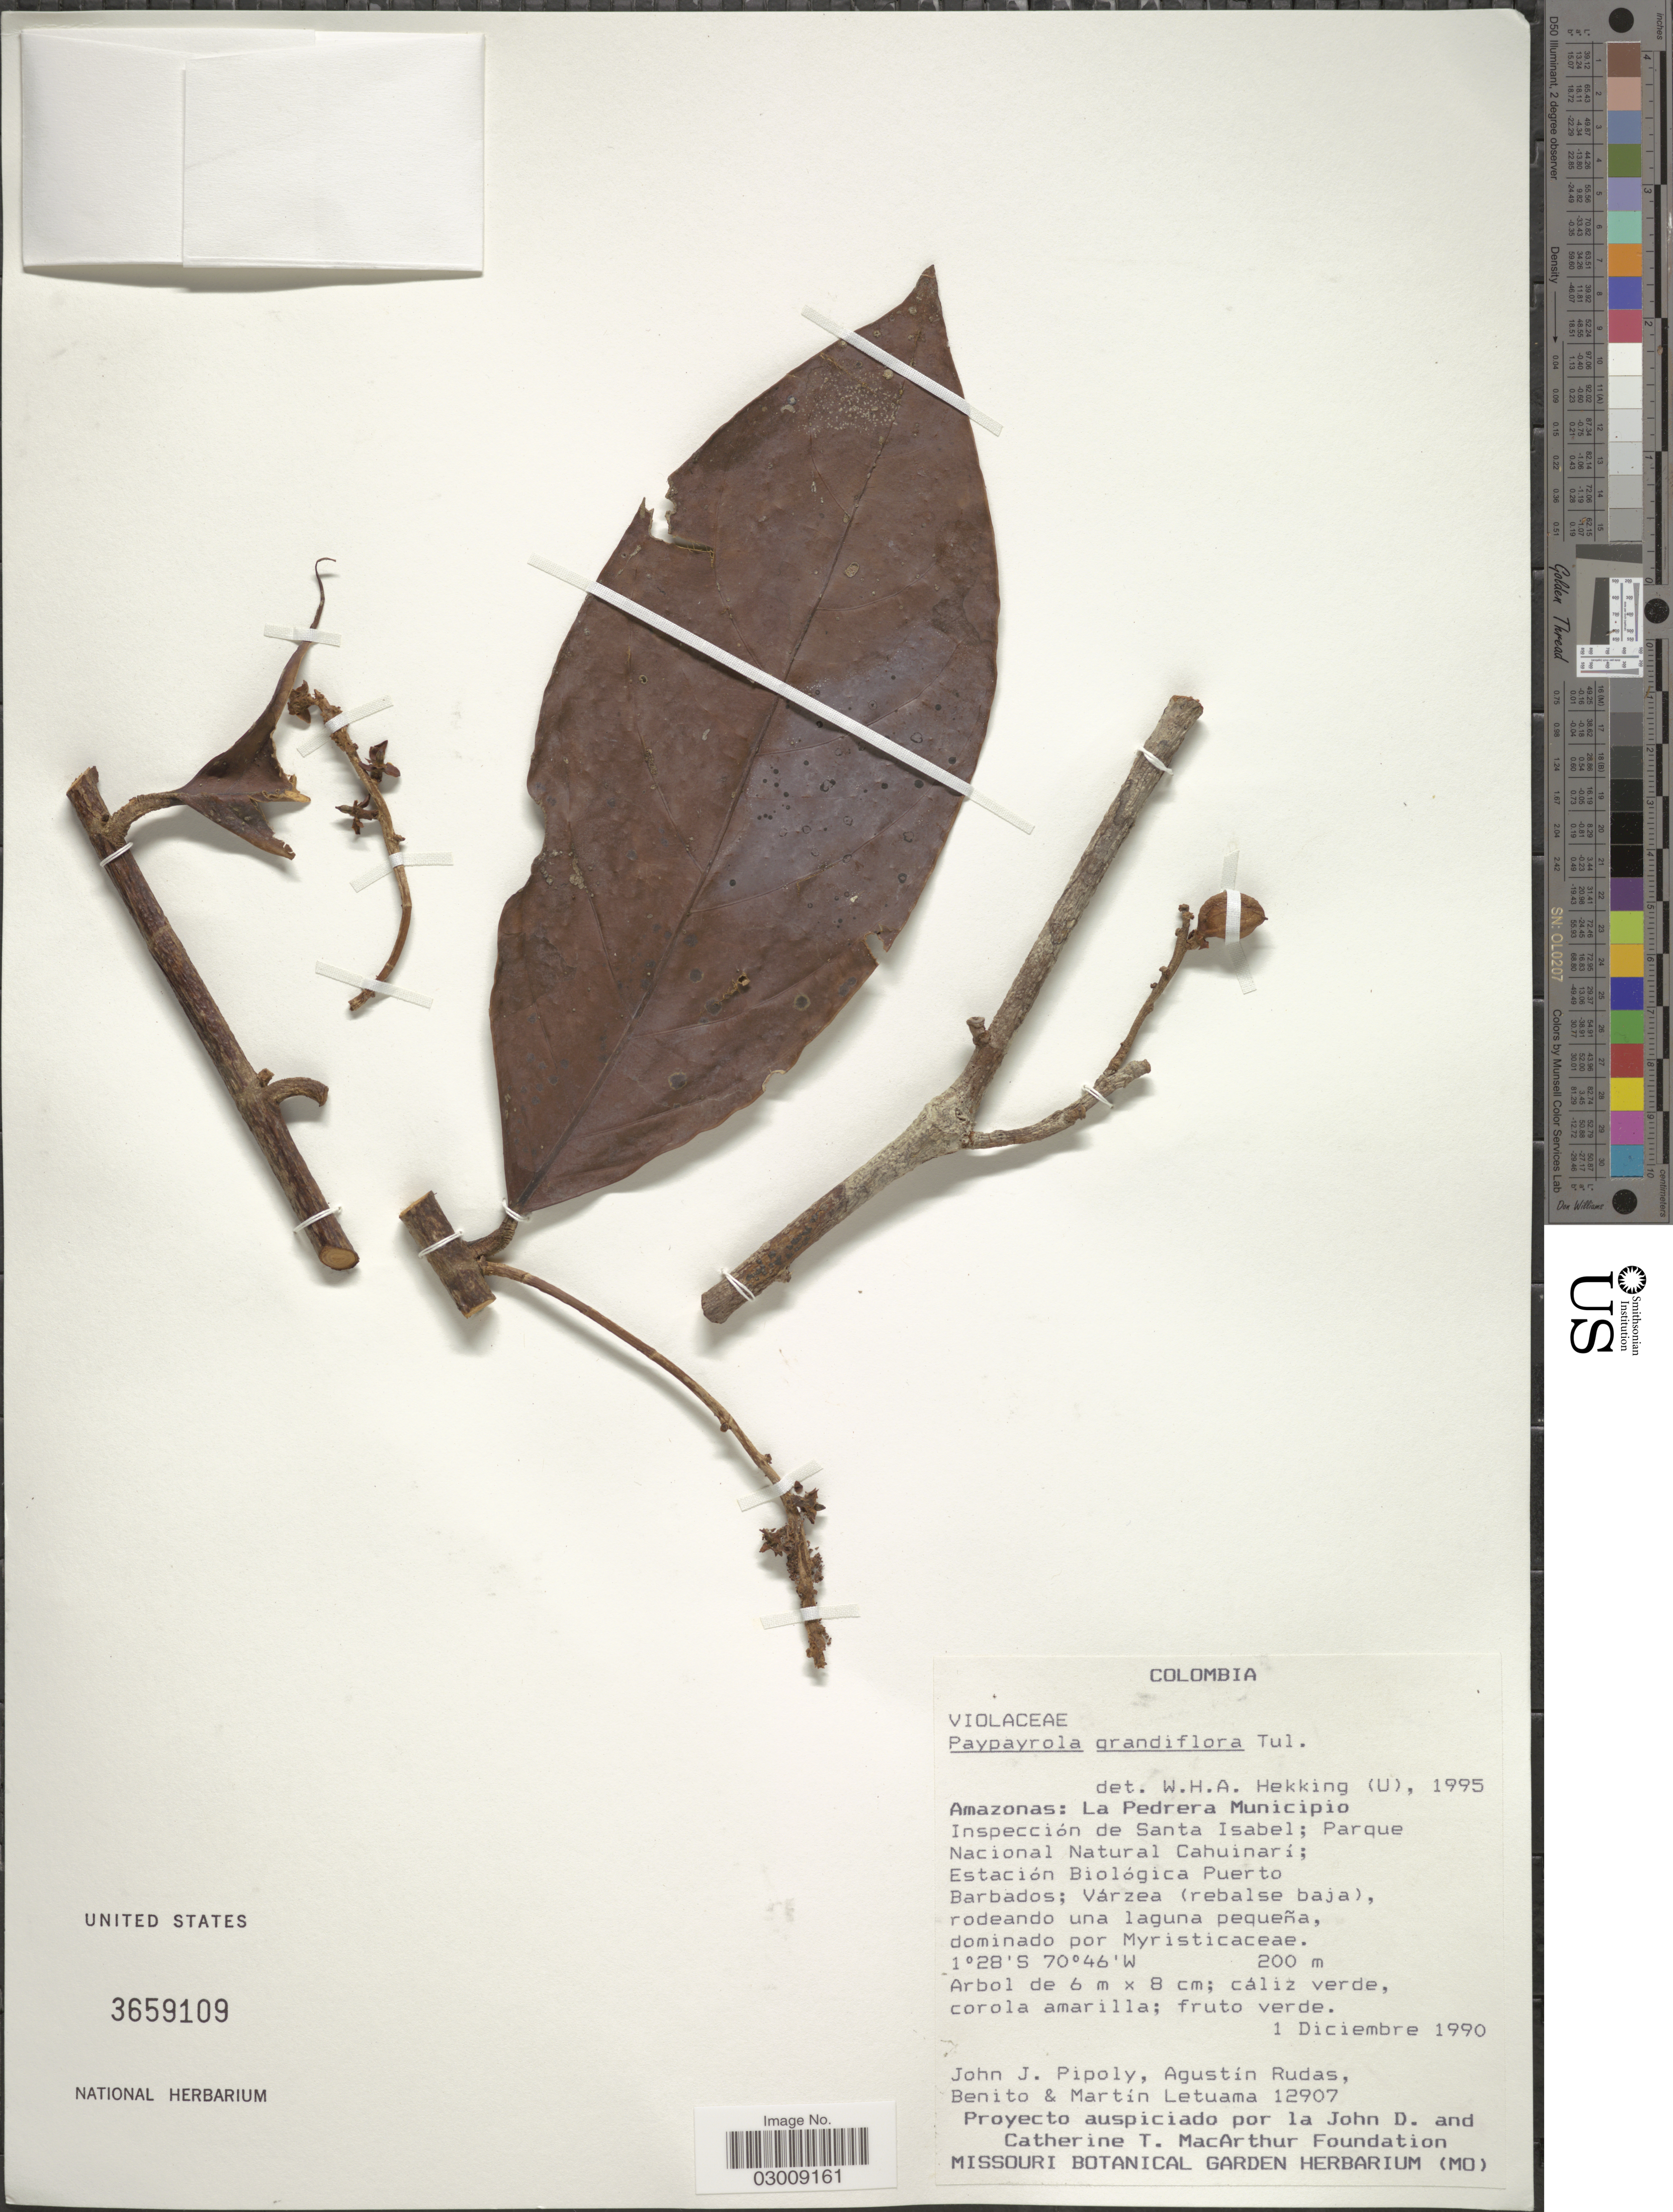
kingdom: Plantae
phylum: Tracheophyta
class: Magnoliopsida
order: Malpighiales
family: Violaceae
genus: Paypayrola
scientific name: Paypayrola grandiflora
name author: Tul.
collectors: J. J. Pipoly, A. Rudas, B. Letuama & M. Letuama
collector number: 12907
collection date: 1990-12-01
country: Colombia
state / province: Amazônas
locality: La Pedrera Municipio. Inspección de Santa Isabel; Parque Nacional Natural Cahuinarí; Estación Biológica Puerto Barbados; Várzea (rebalsa baja). rodeando una laguna pequeña.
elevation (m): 200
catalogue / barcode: US 3659109